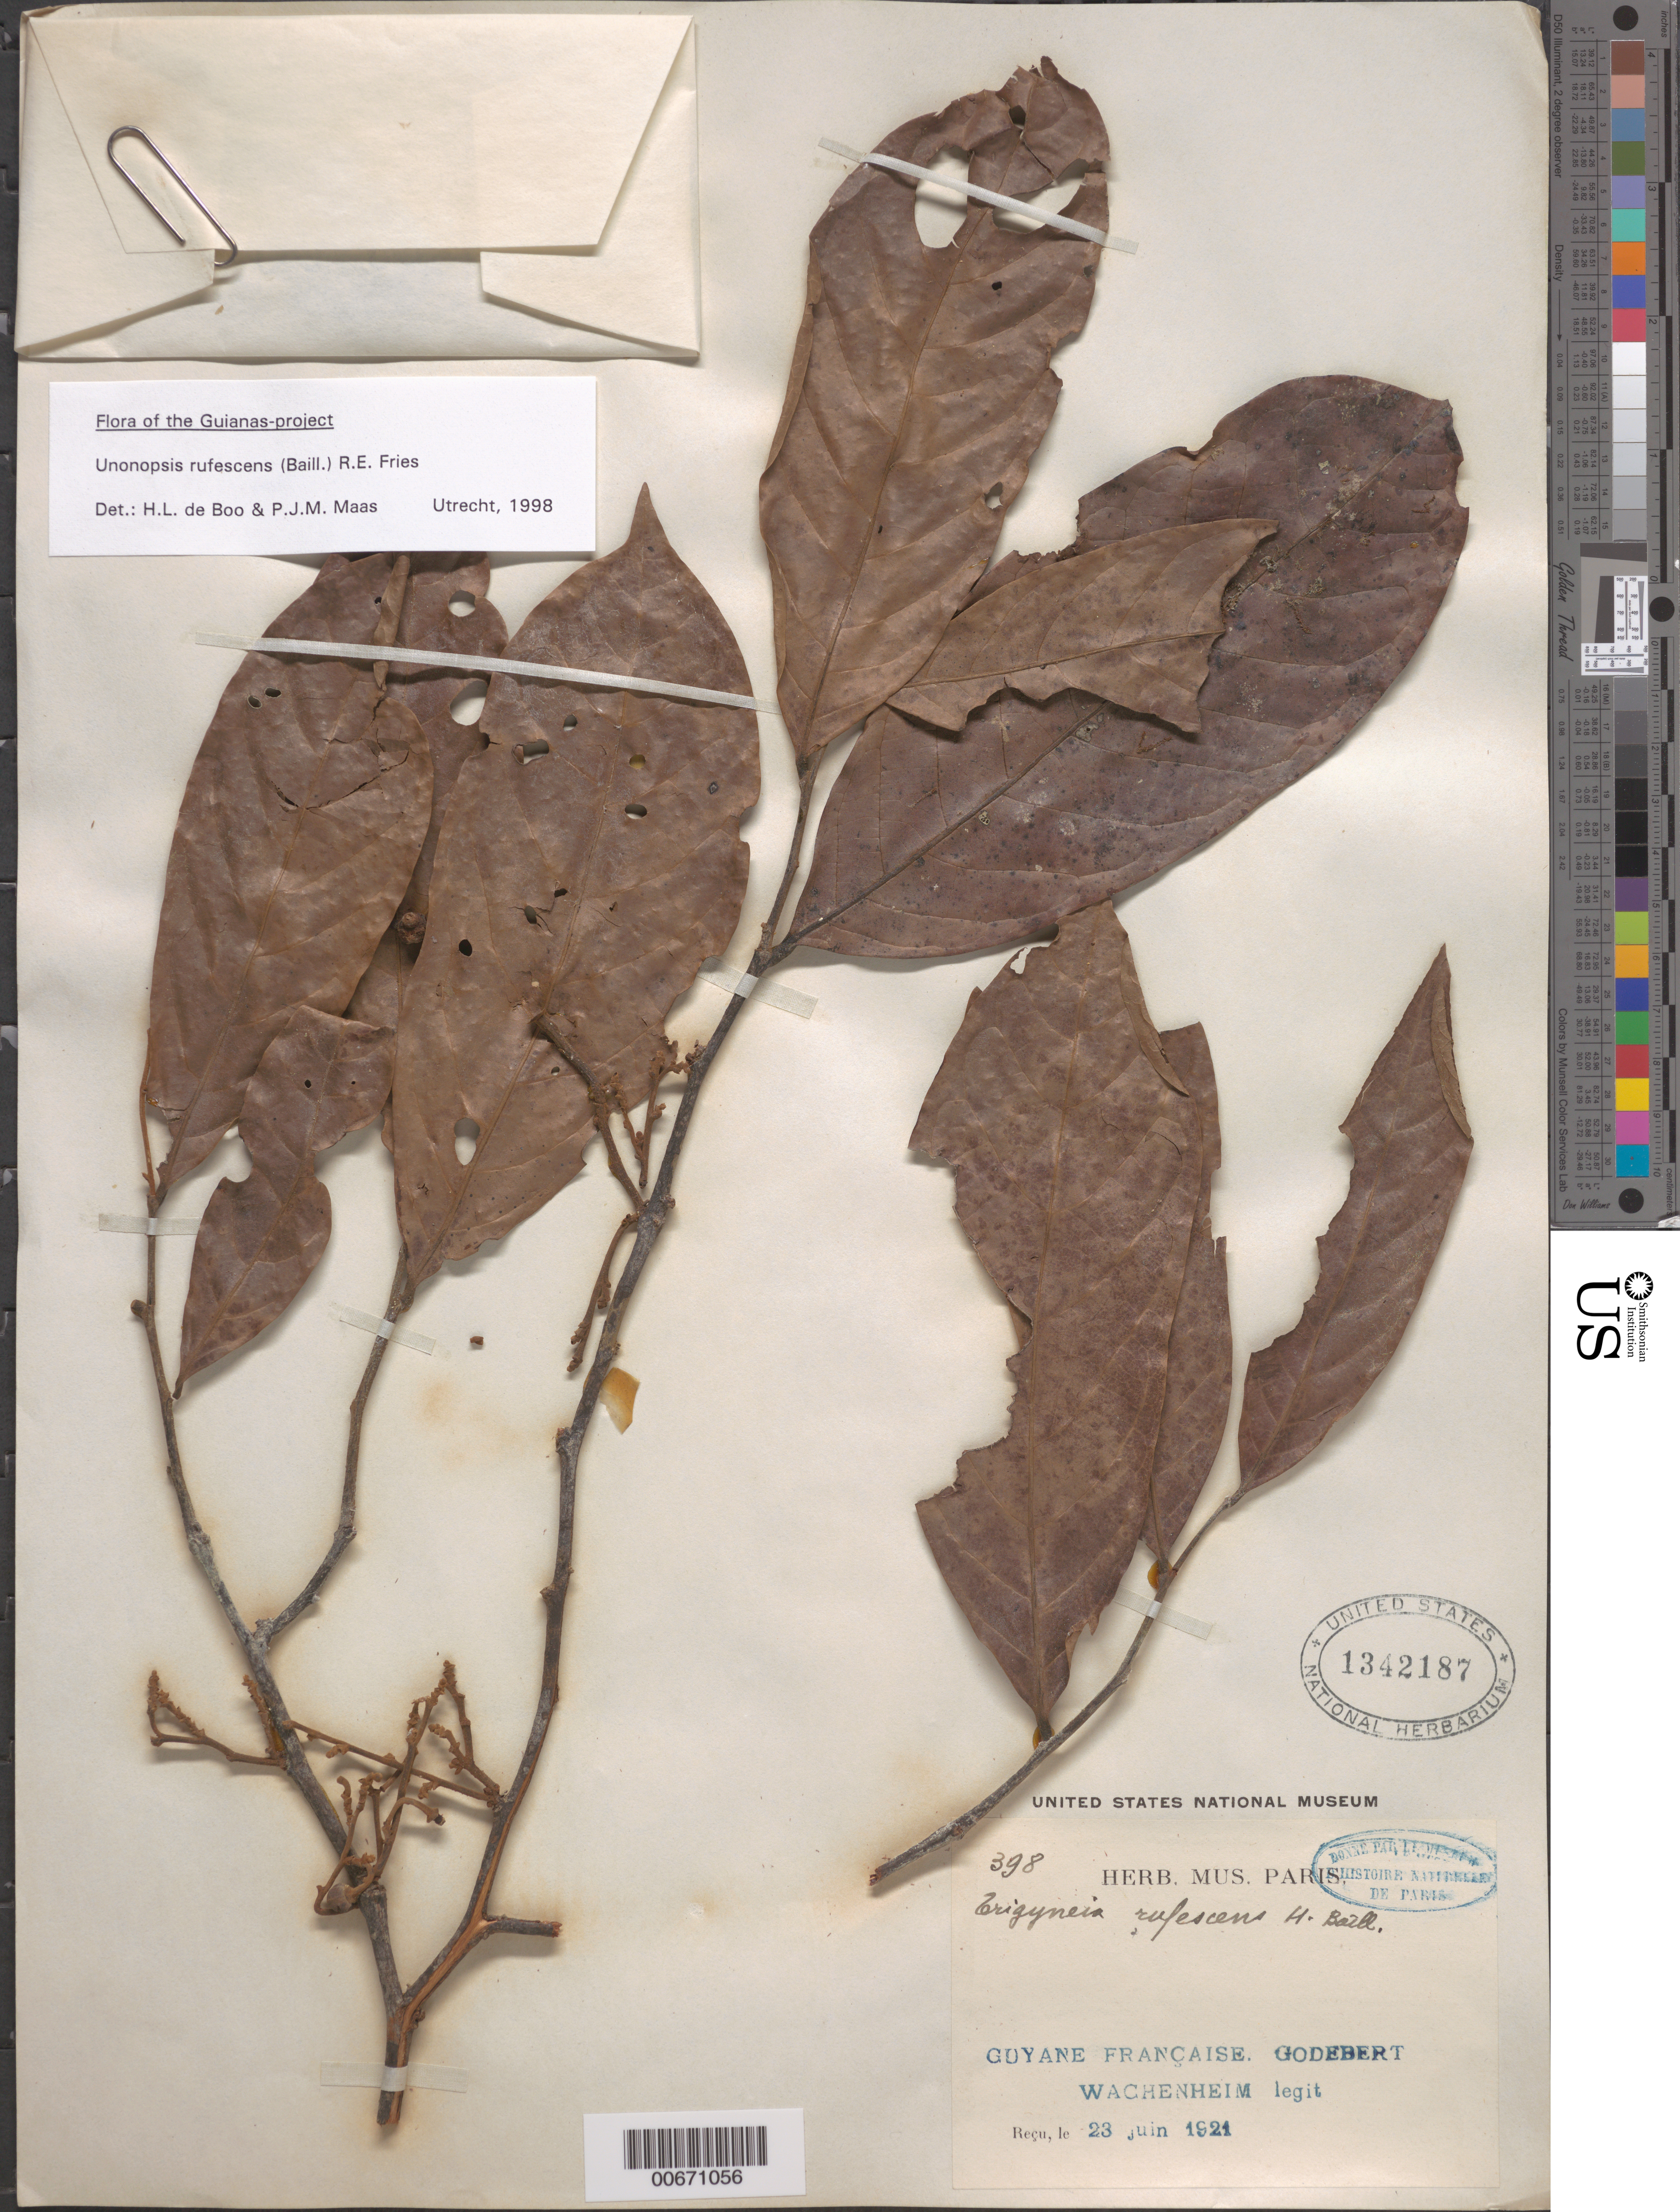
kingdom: Plantae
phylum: Tracheophyta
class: Magnoliopsida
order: Magnoliales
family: Annonaceae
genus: Unonopsis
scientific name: Unonopsis rufescens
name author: (Baill.) R.E. Fr.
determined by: de Boo, H. L.; Maas, P. J.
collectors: G. Wachenheim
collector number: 398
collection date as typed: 23-Jun-21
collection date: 1921-06-23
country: French Guiana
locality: Godebert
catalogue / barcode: US 1342187